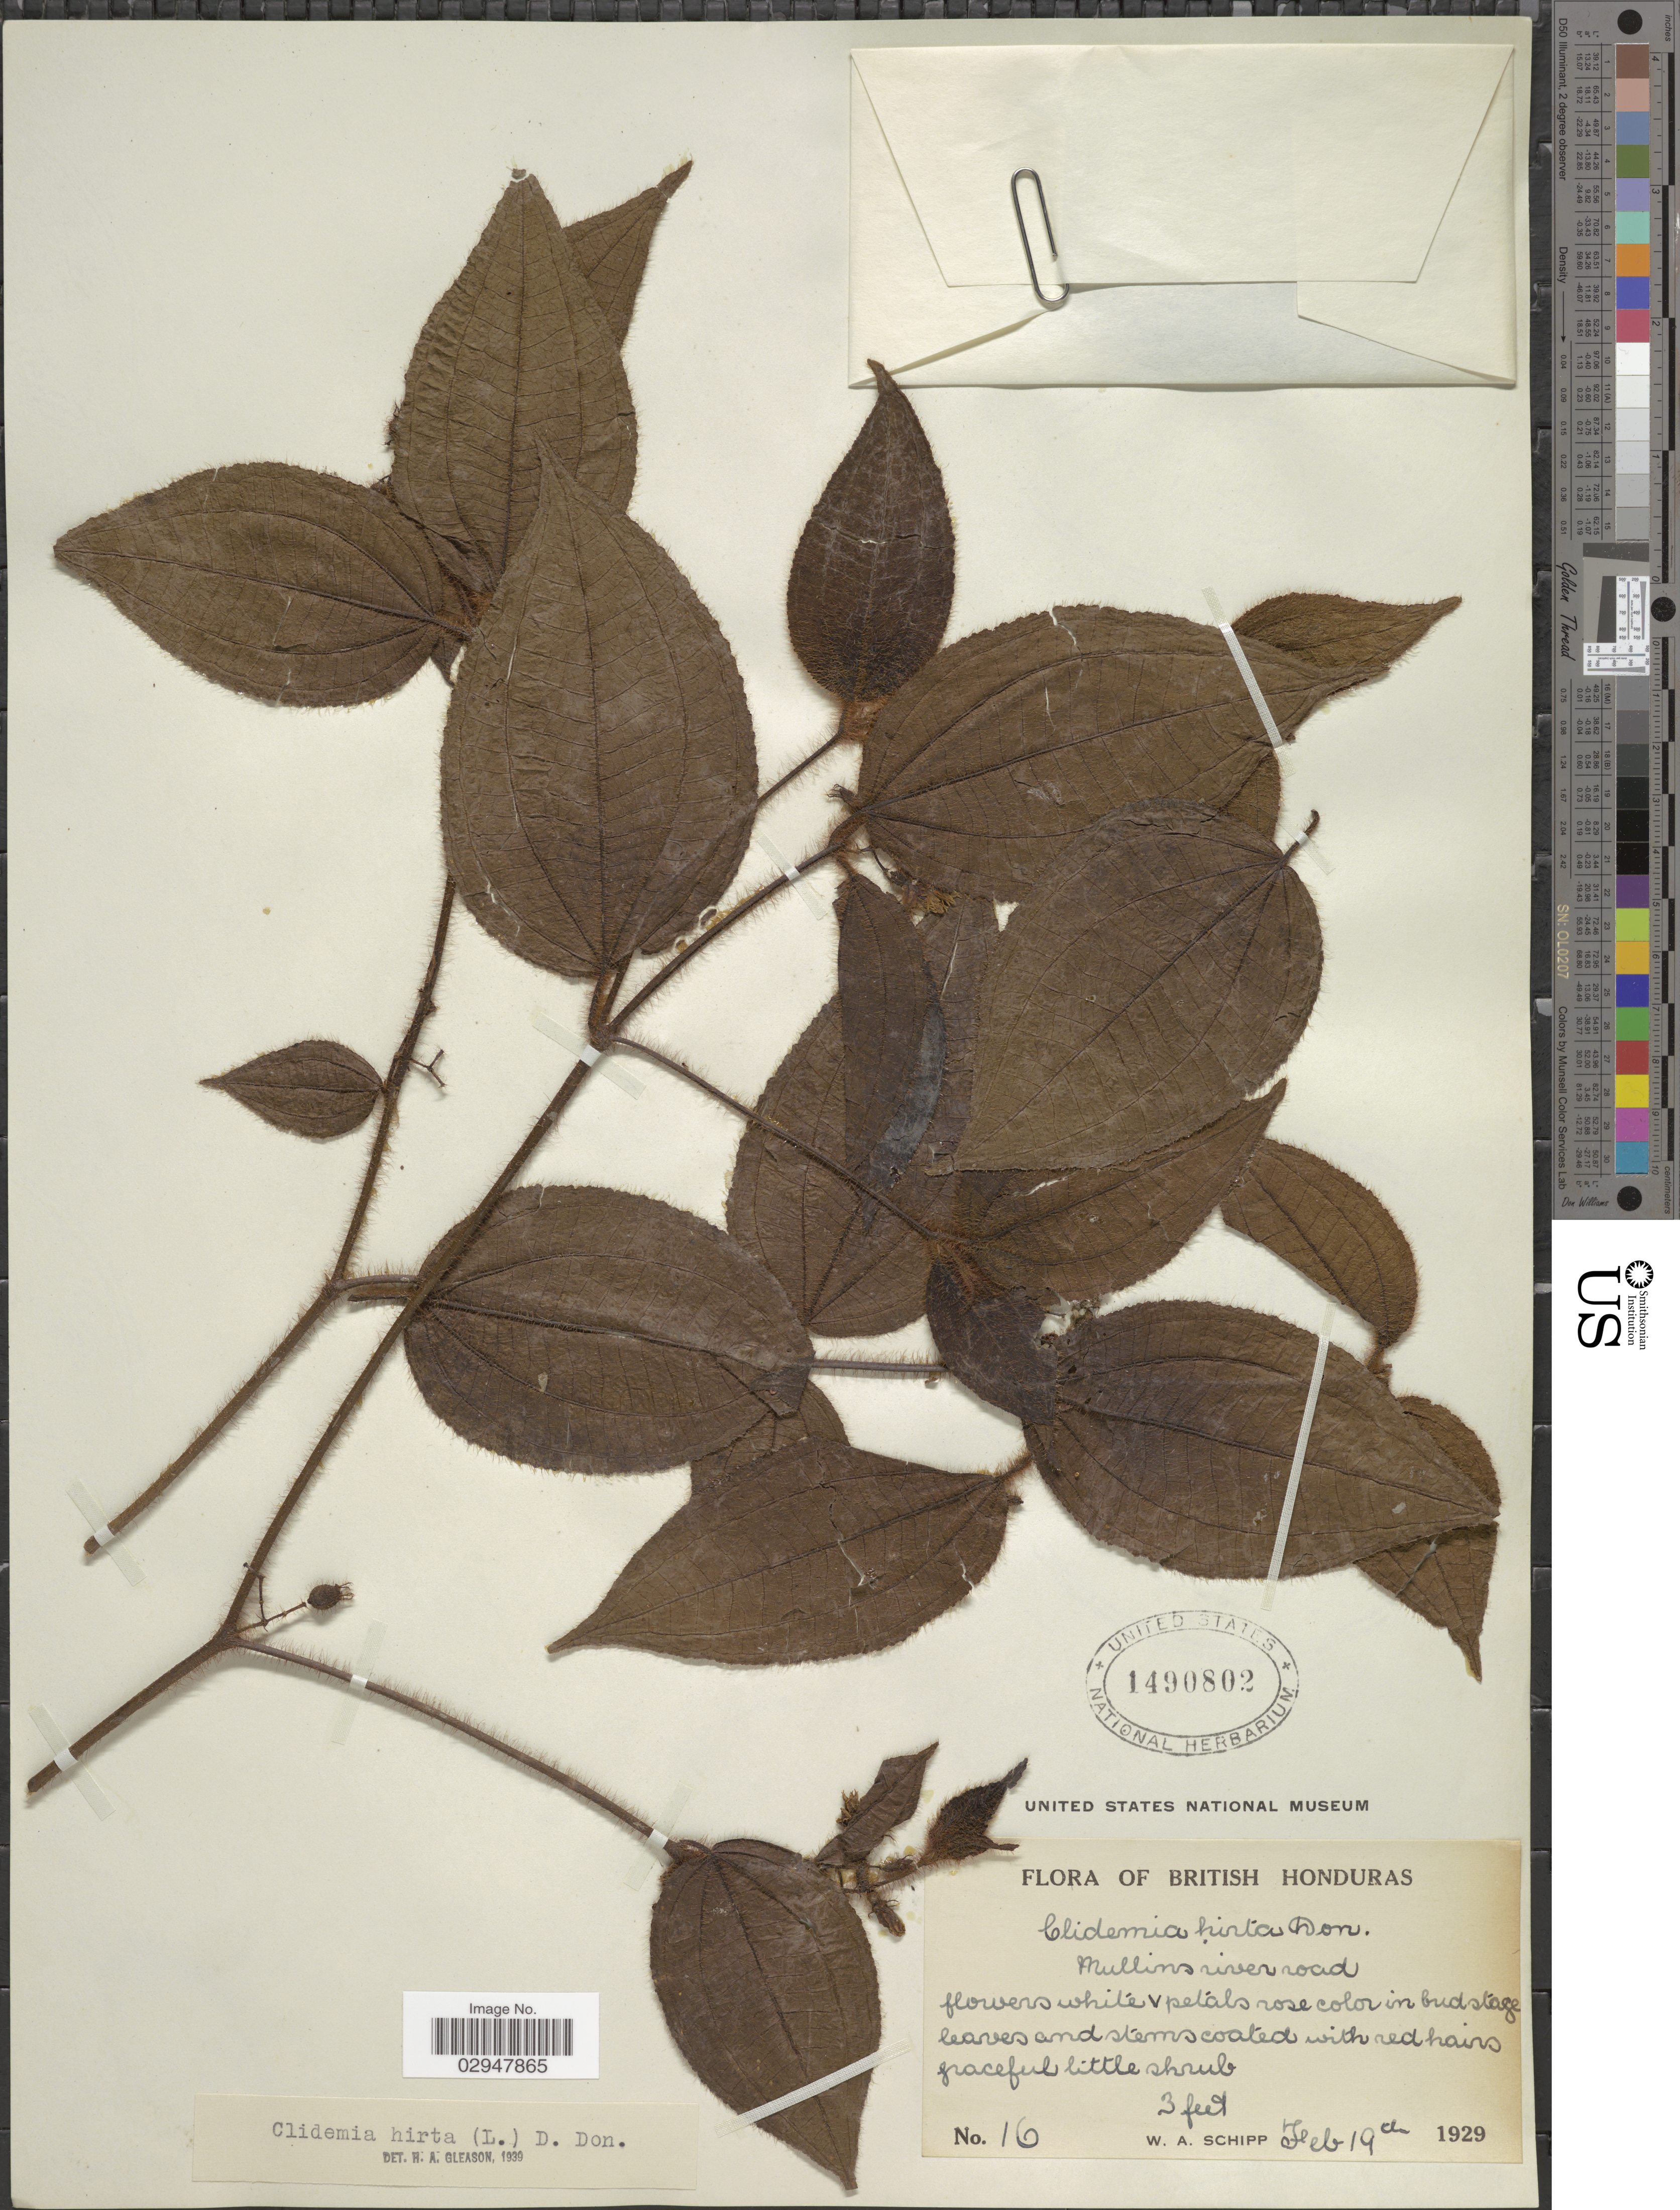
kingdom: Plantae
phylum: Tracheophyta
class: Magnoliopsida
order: Myrtales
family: Melastomataceae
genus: Miconia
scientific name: Miconia hirta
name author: Cogn.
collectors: W. Schipp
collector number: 16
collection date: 1929-02-19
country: Belize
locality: British Honduras, Mullins river road.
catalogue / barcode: US 1490802